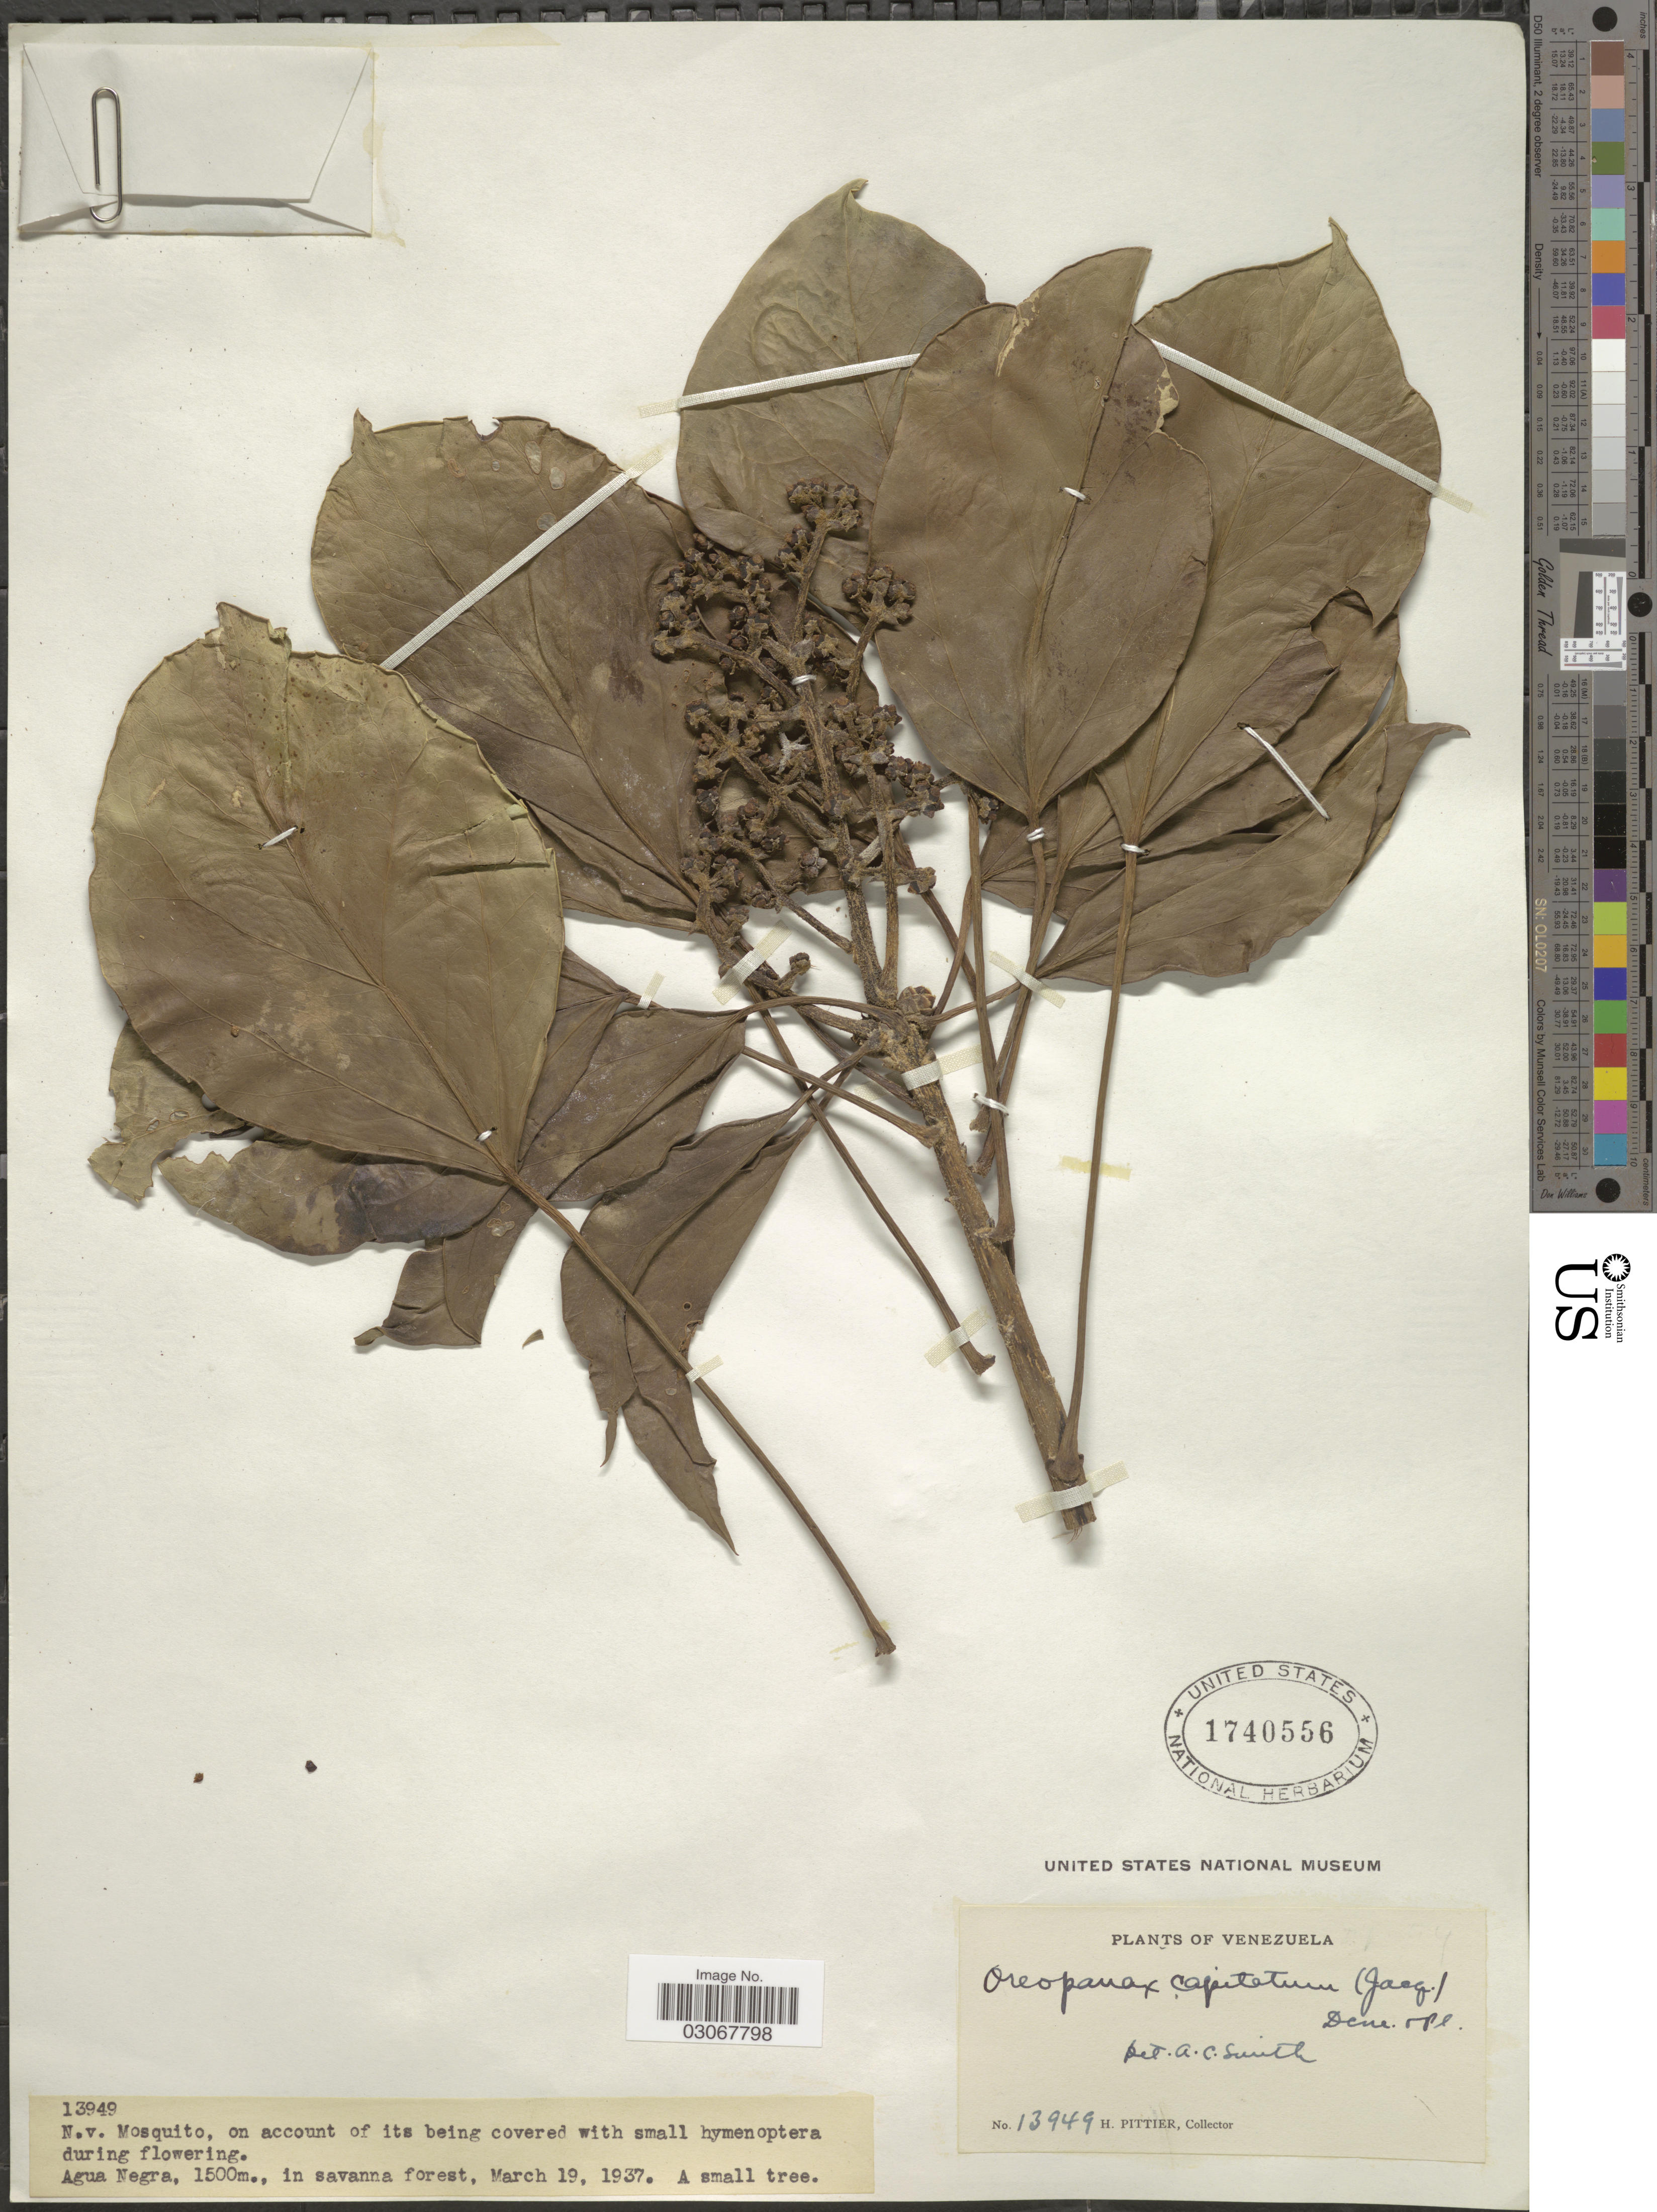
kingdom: Plantae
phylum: Tracheophyta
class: Magnoliopsida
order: Apiales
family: Araliaceae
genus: Oreopanax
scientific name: Oreopanax capitatus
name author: (Jacq.) Decne. & Planch.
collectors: H. F. Pittier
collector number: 13949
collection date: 1937-03-19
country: Venezuela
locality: Agua Negra.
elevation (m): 1500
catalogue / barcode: US 1740556